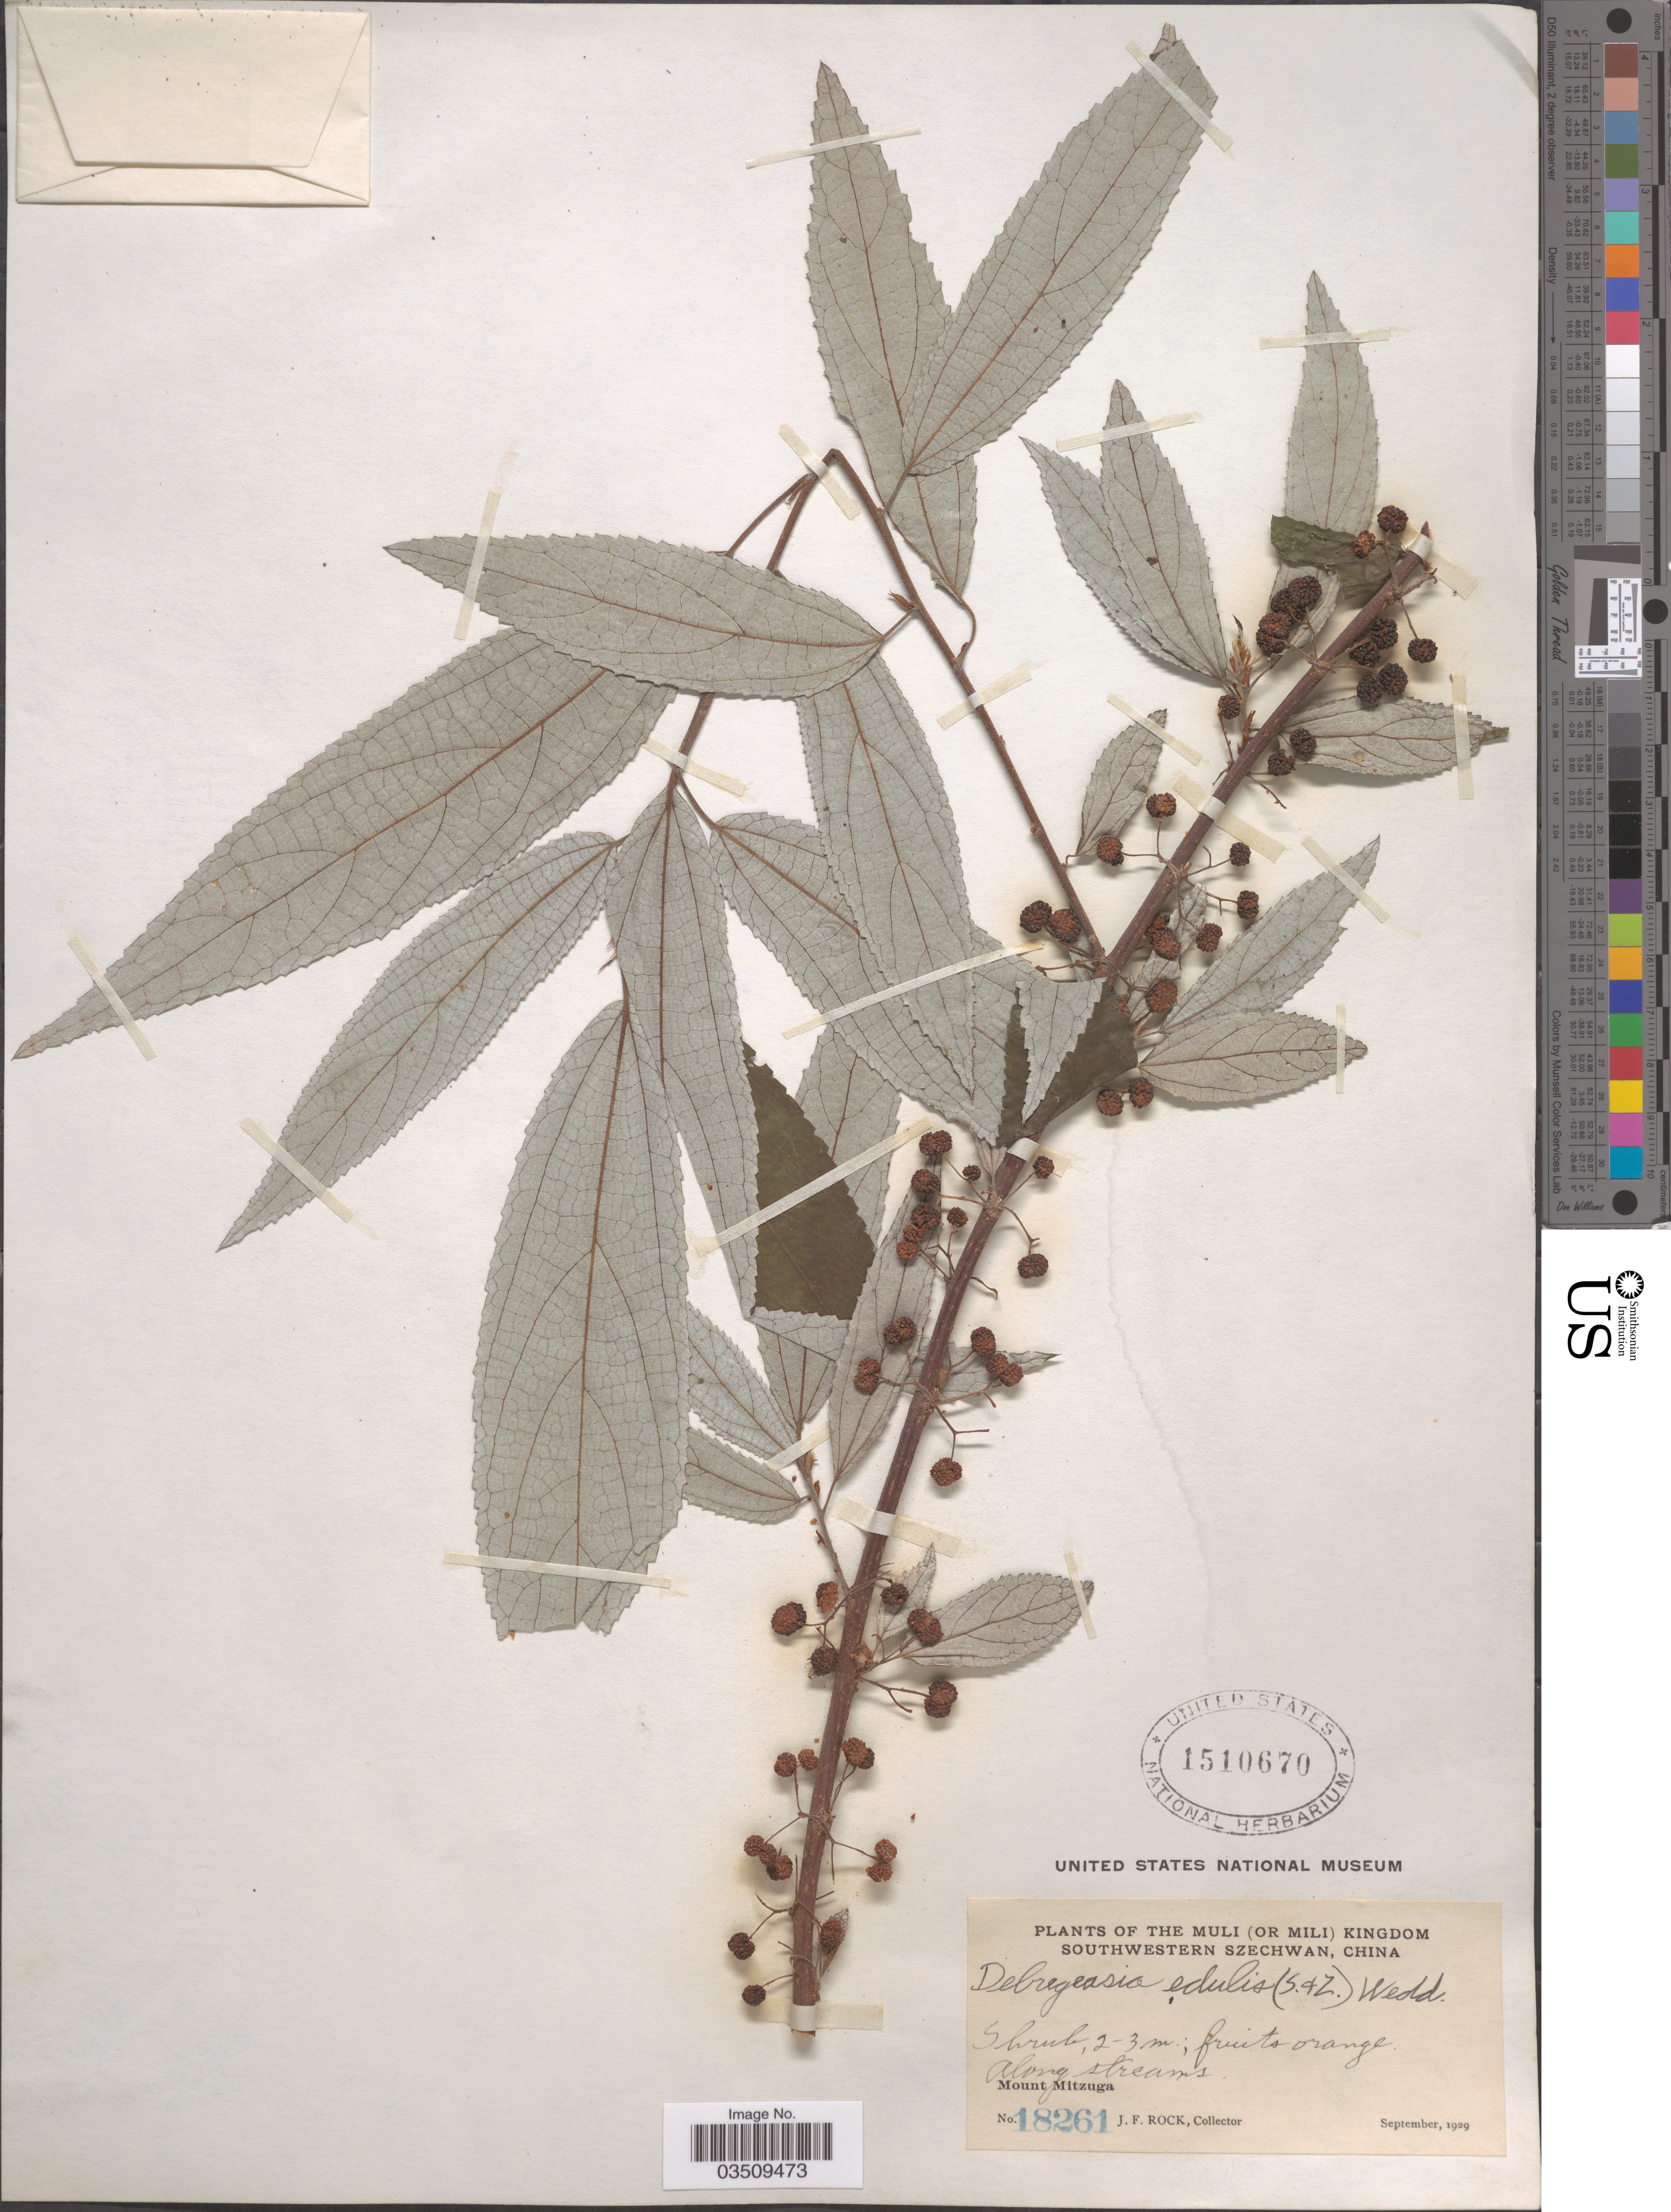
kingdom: Plantae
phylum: Tracheophyta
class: Magnoliopsida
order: Rosales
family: Urticaceae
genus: Debregeasia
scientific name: Debregeasia edulis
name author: (Siebold & Zucc.) Wedd.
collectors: J. Rock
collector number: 18261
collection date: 1929-09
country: China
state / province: Sichuan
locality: The Muli (or Mili) Kingdom. Southwestern Szechwan. Mount Mitzuga.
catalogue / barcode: US 1510670